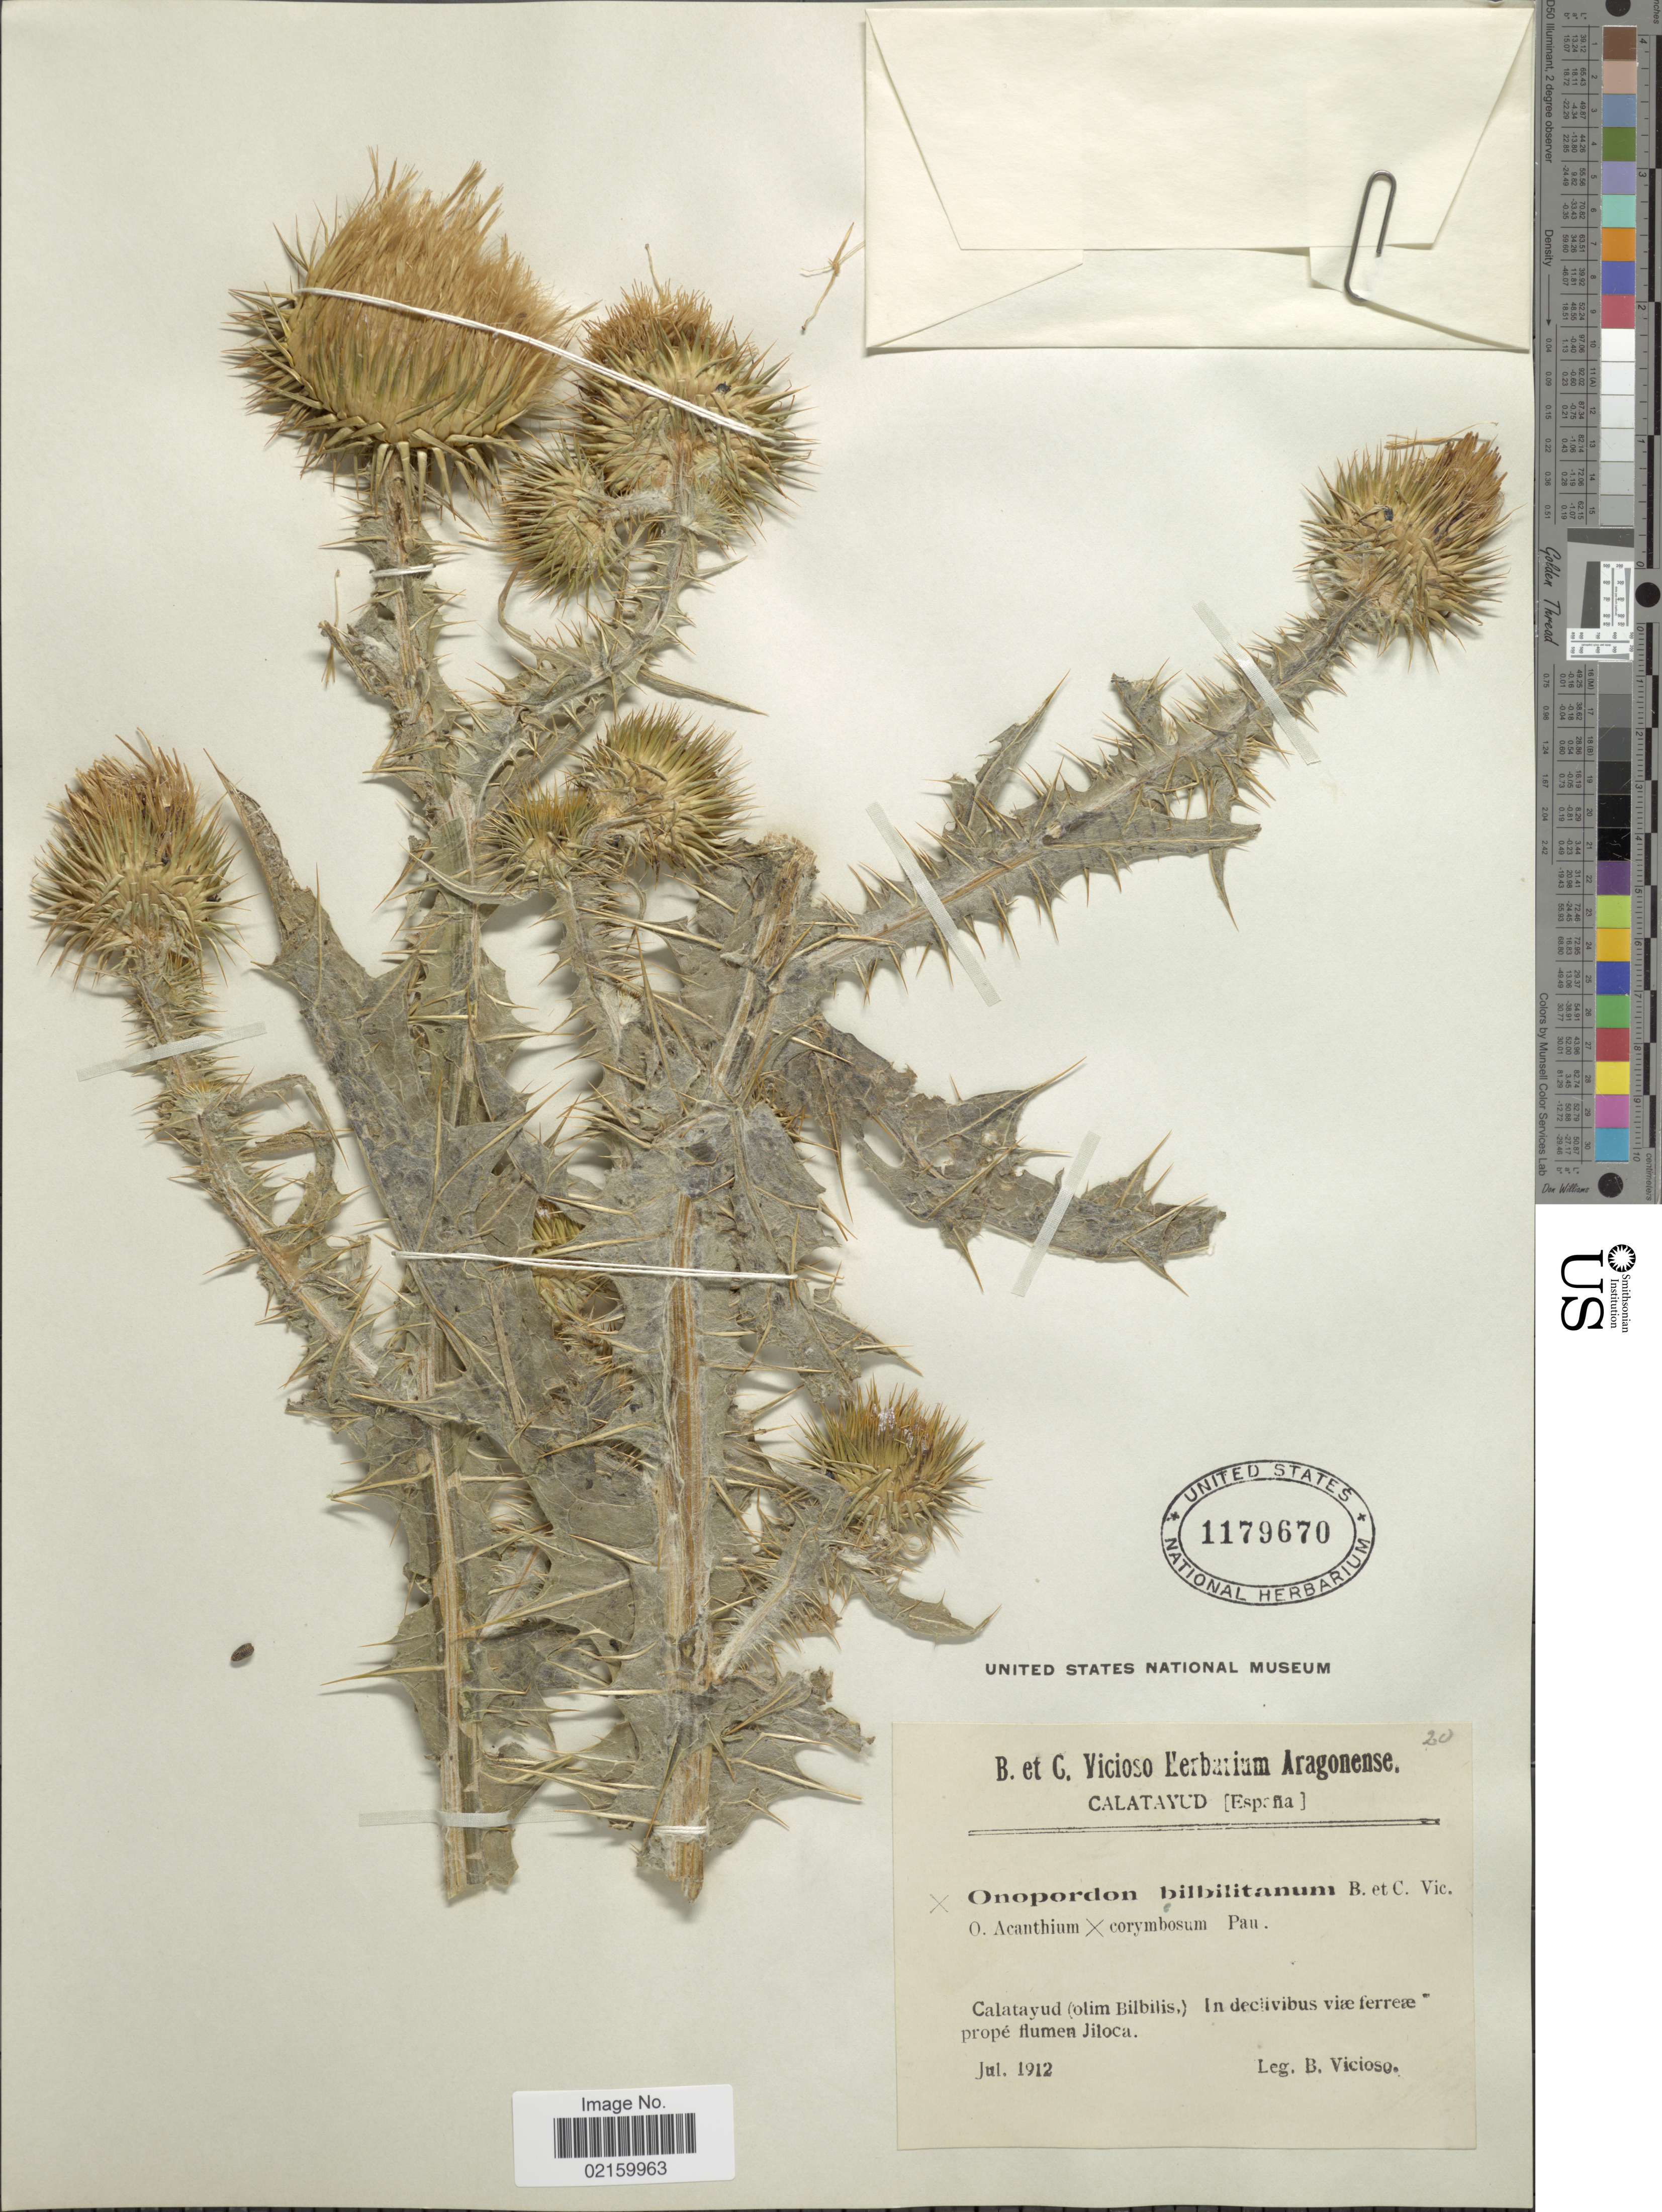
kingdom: Plantae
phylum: Tracheophyta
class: Magnoliopsida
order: Asterales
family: Asteraceae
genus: Onopordum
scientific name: Onopordum bilbilitanum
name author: Vicioso & Vicioso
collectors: Vicioso, B.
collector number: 20?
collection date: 1912-07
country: Spain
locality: Calatayud (España). Calatayud (olim Bilbilis). In declivibus viae ferrea prope flumen Jiloca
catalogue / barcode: US 1179670